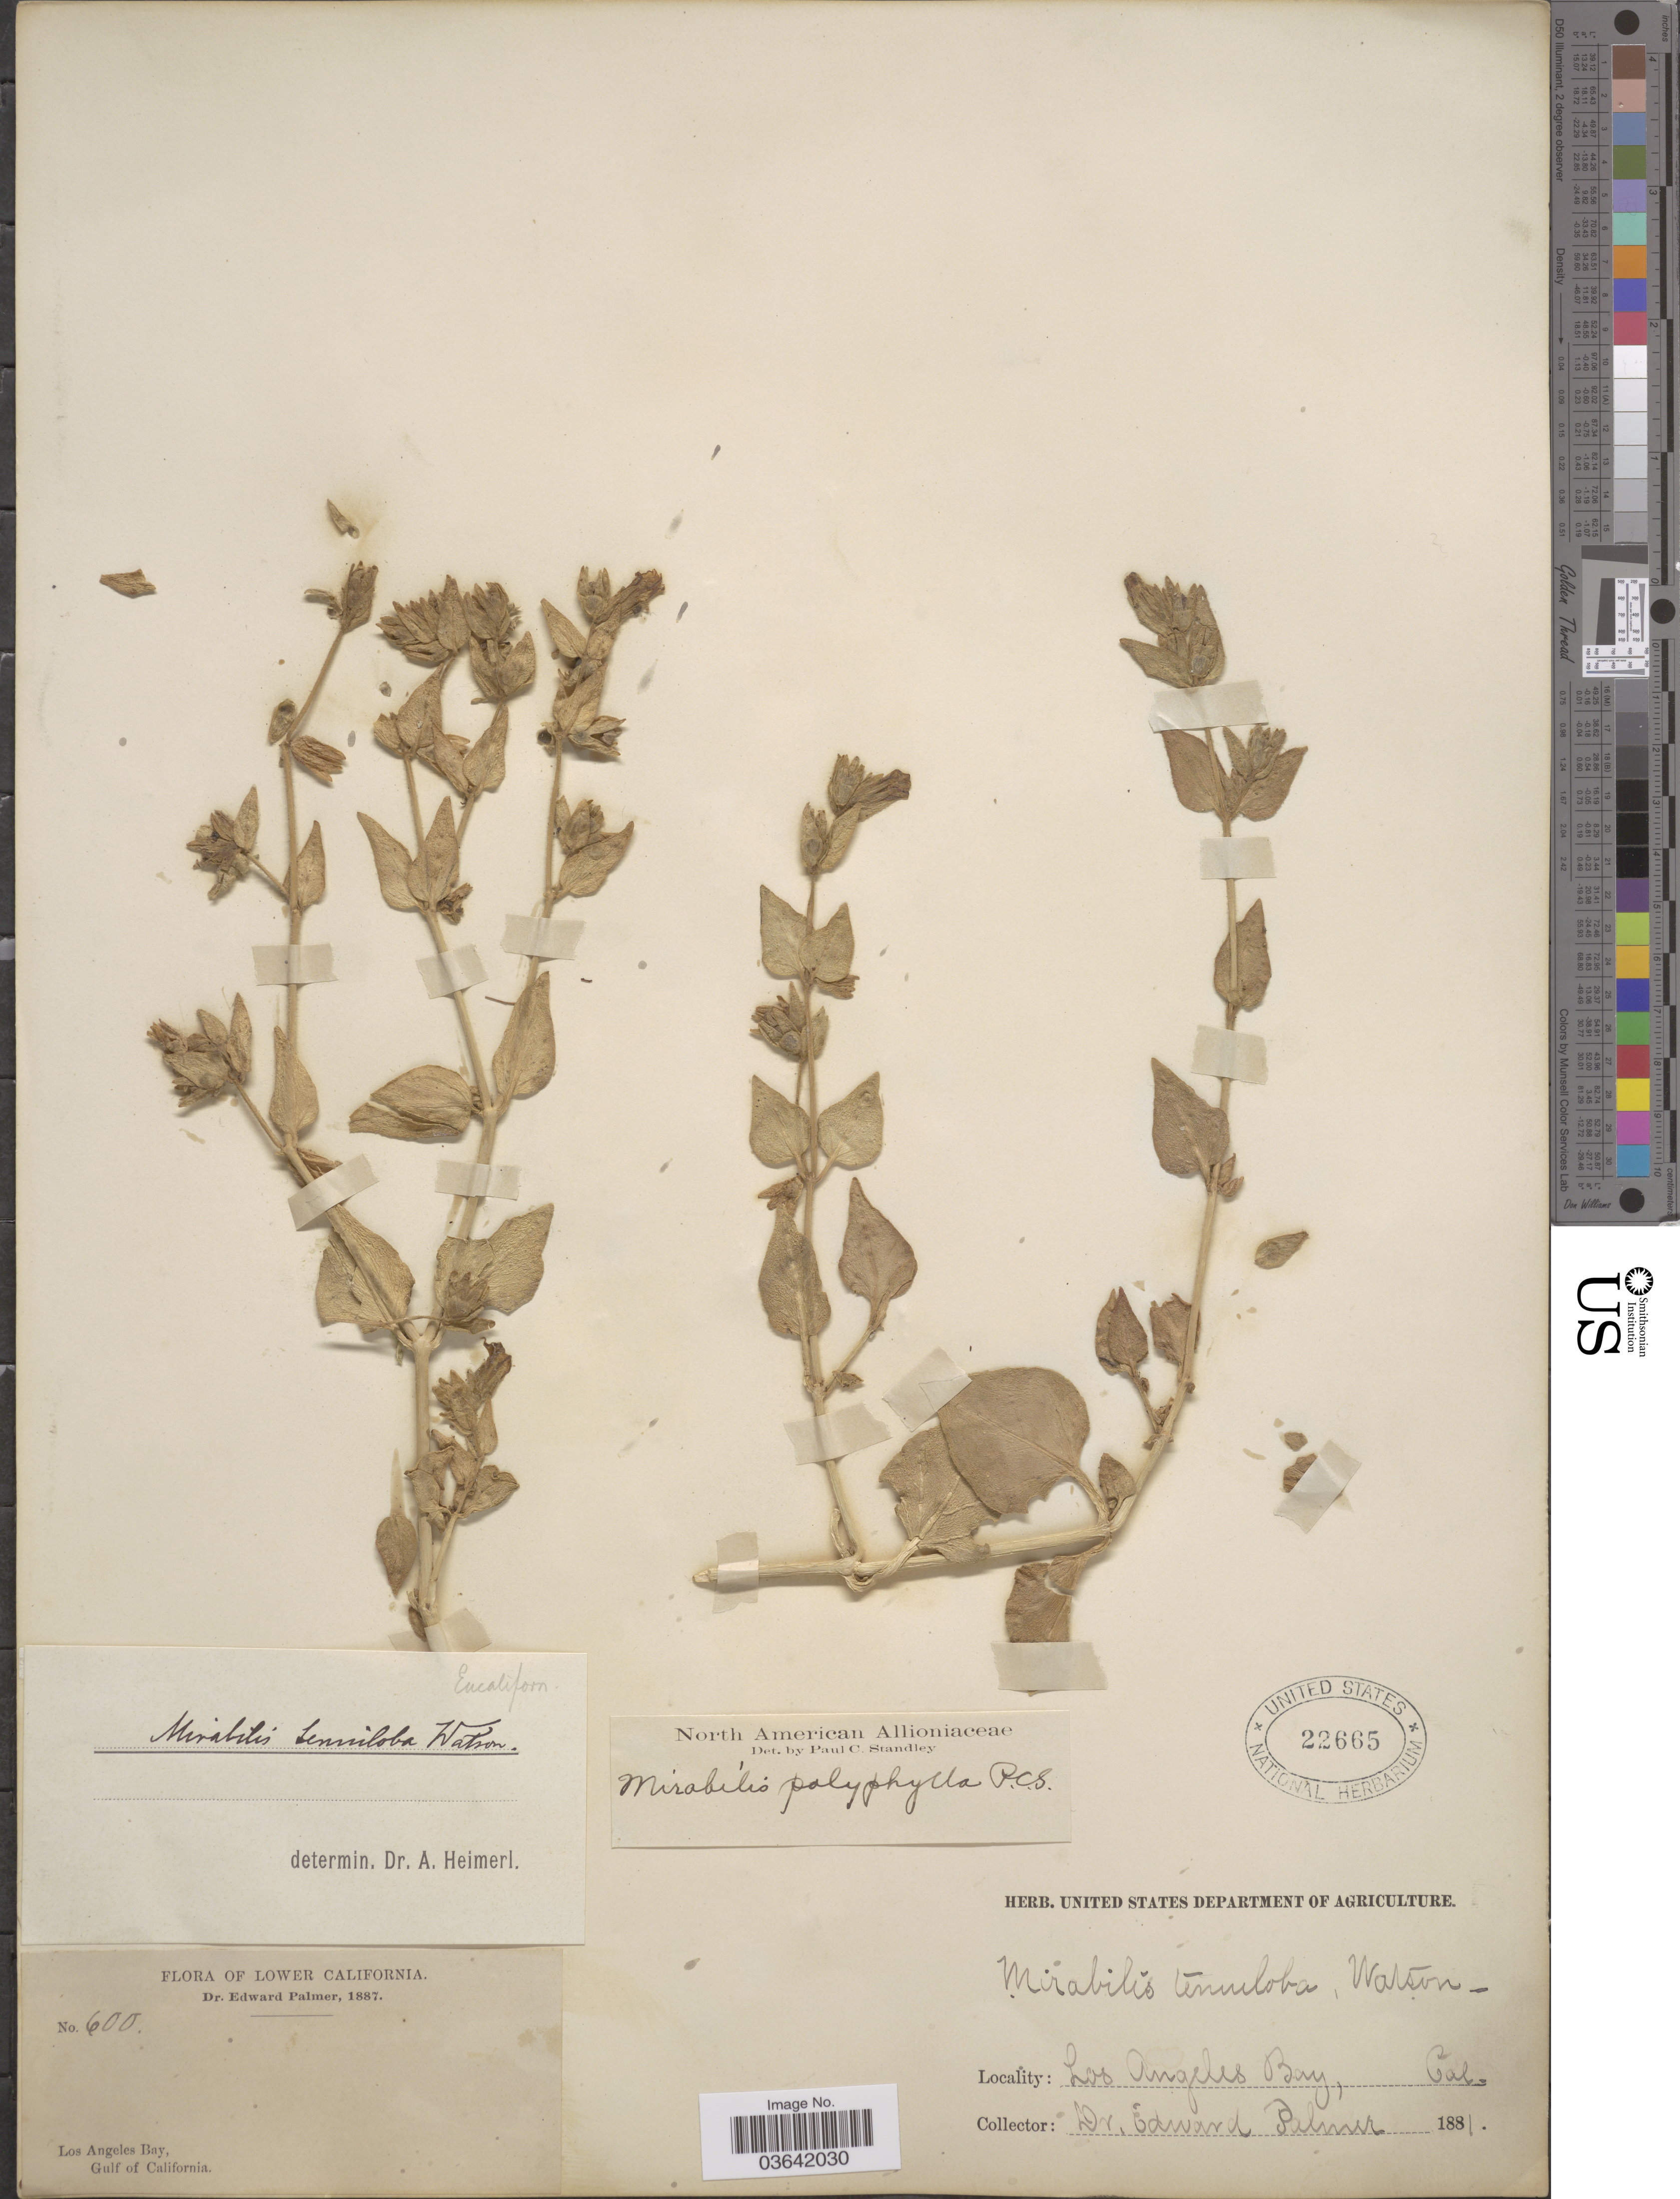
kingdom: Plantae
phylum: Tracheophyta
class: Magnoliopsida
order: Caryophyllales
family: Nyctaginaceae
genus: Mirabilis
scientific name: Mirabilis tenuiloba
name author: S. Watson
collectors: E. Palmer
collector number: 600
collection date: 1881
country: Mexico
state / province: Baja California Norte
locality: Lower California. Los Angeles Bay, Gulf of California.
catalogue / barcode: US 22665